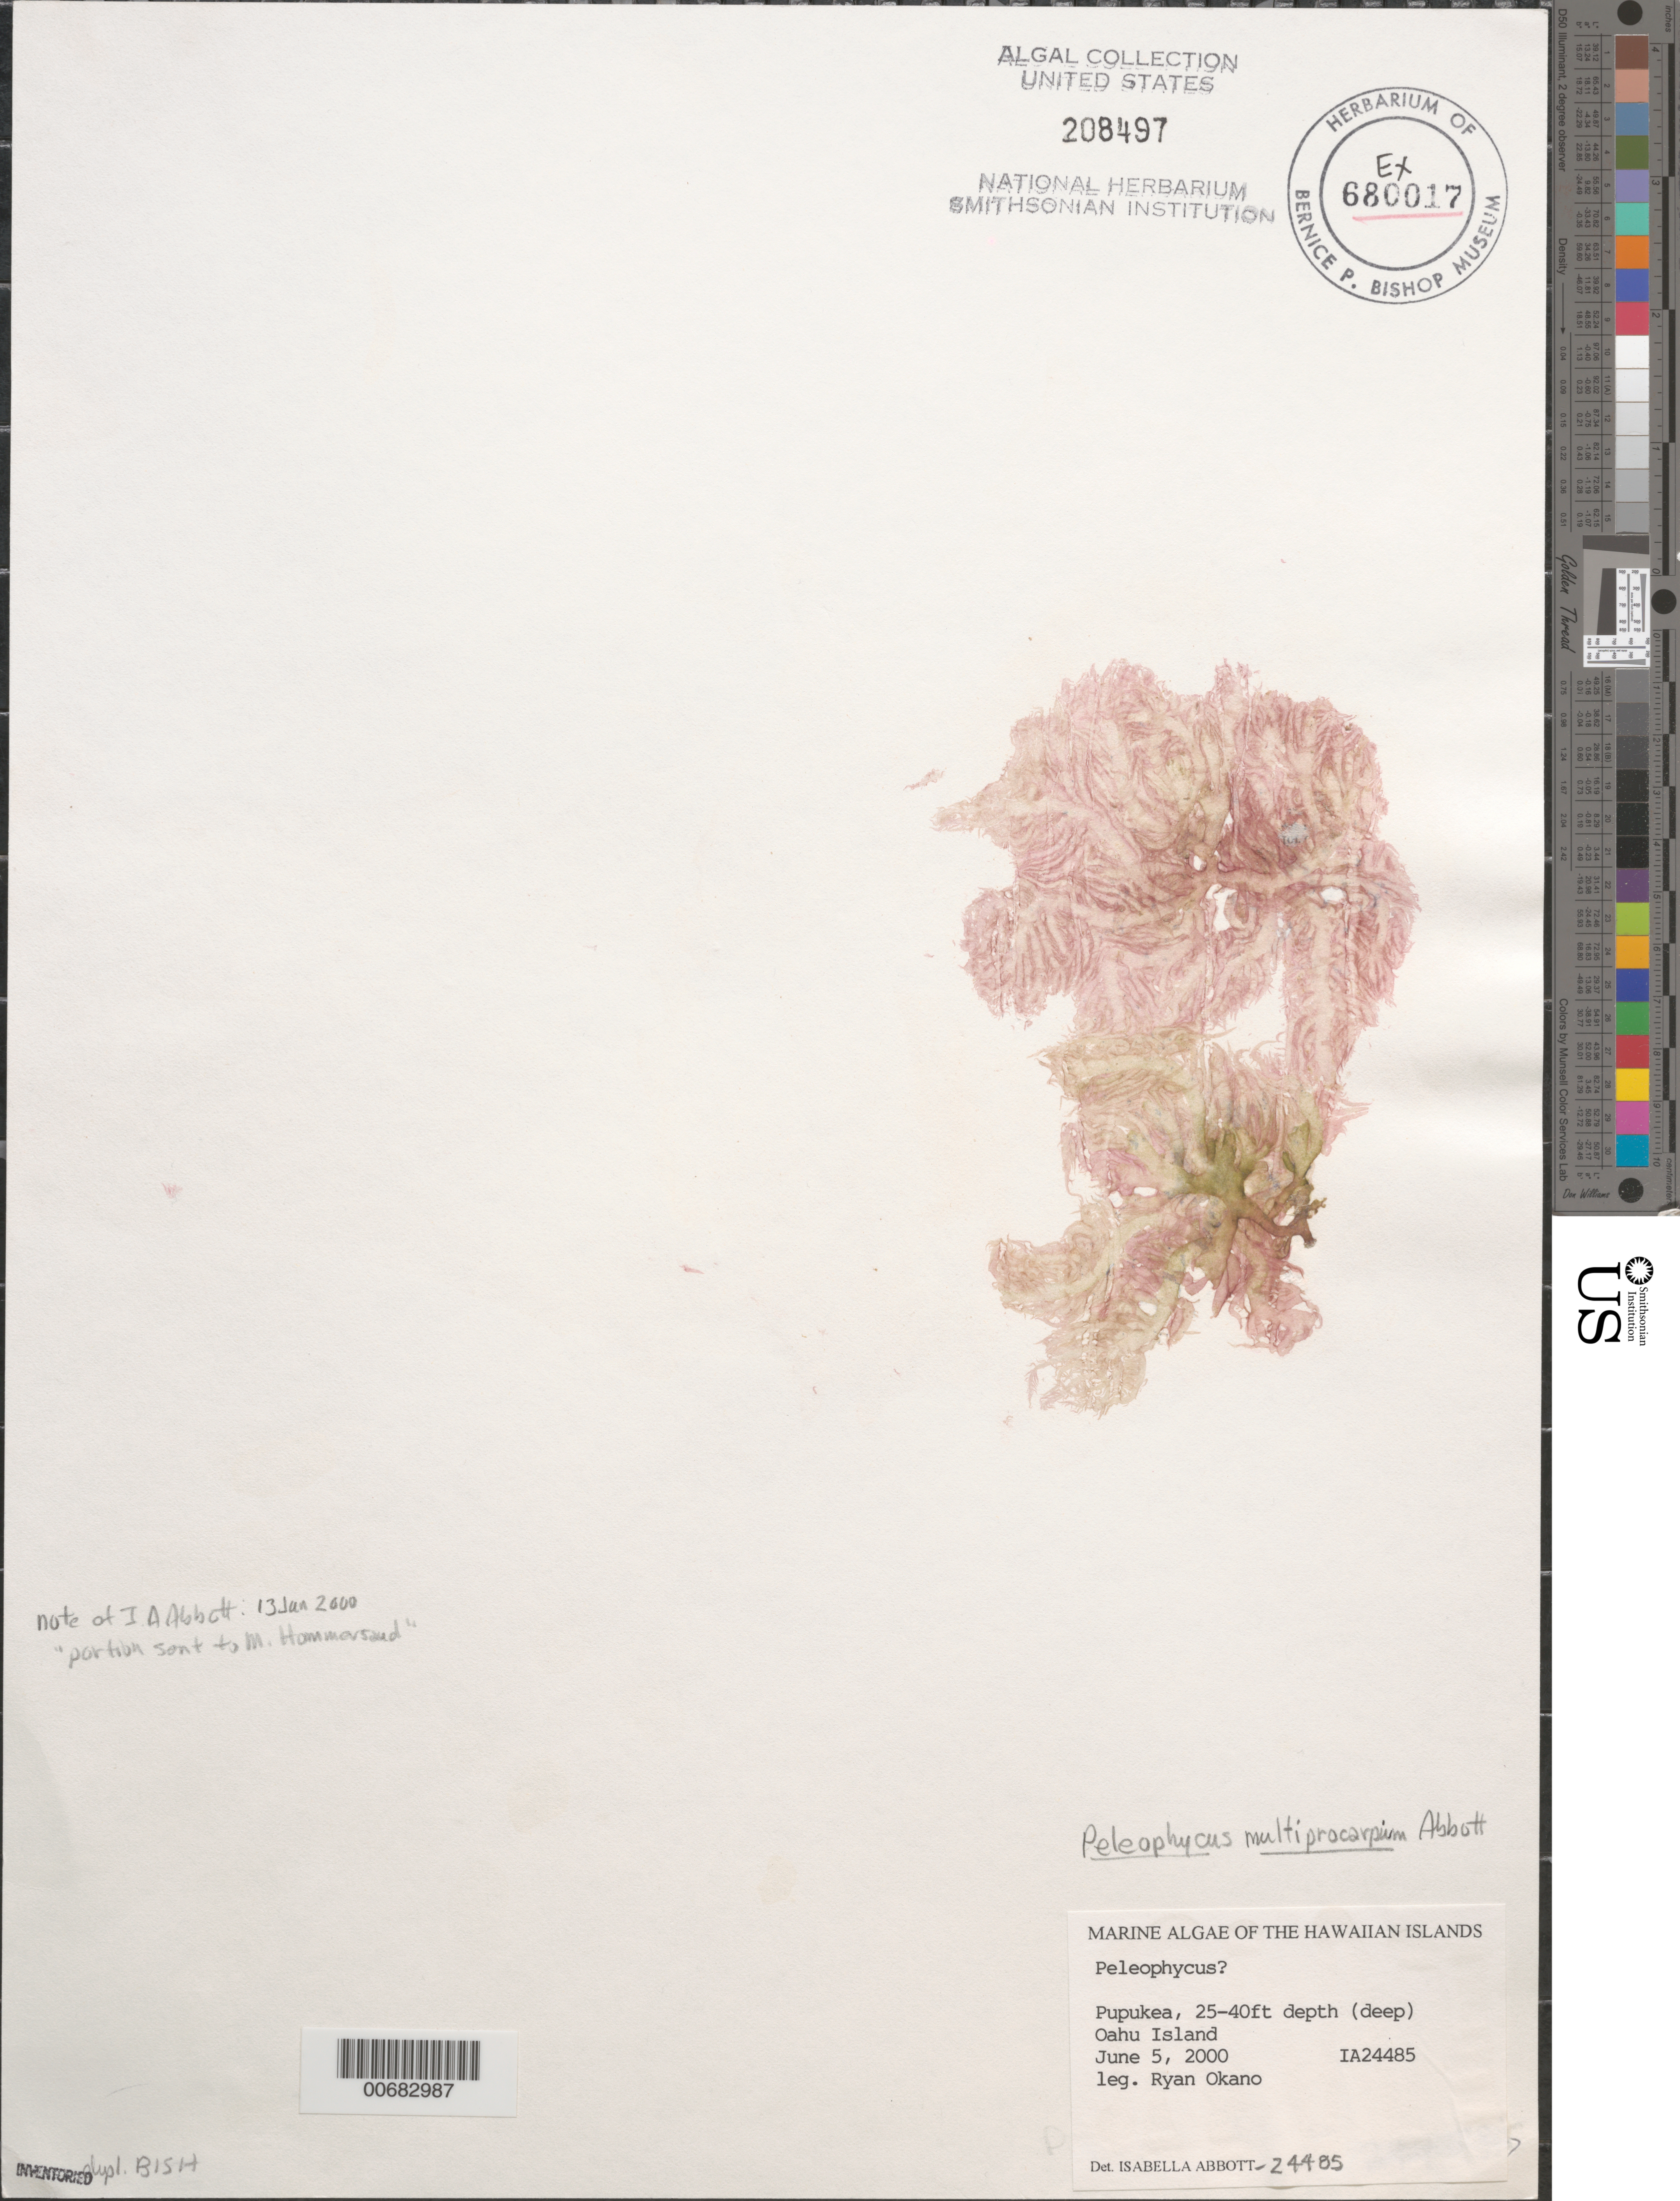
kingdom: Plantae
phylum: Rhodophyta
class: Florideophyceae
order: Gigartinales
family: Gloiosiphoniaceae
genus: Peleophycus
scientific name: Peleophycus multiprocarpius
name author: I.A. Abbott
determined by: Abbott, Isabella A.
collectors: R. Okano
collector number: IAA 24485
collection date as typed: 05 Jun 2000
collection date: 2000-06-05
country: United States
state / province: Hawaii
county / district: Honolulu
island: Oahu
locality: Pupukea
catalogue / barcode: US 208497